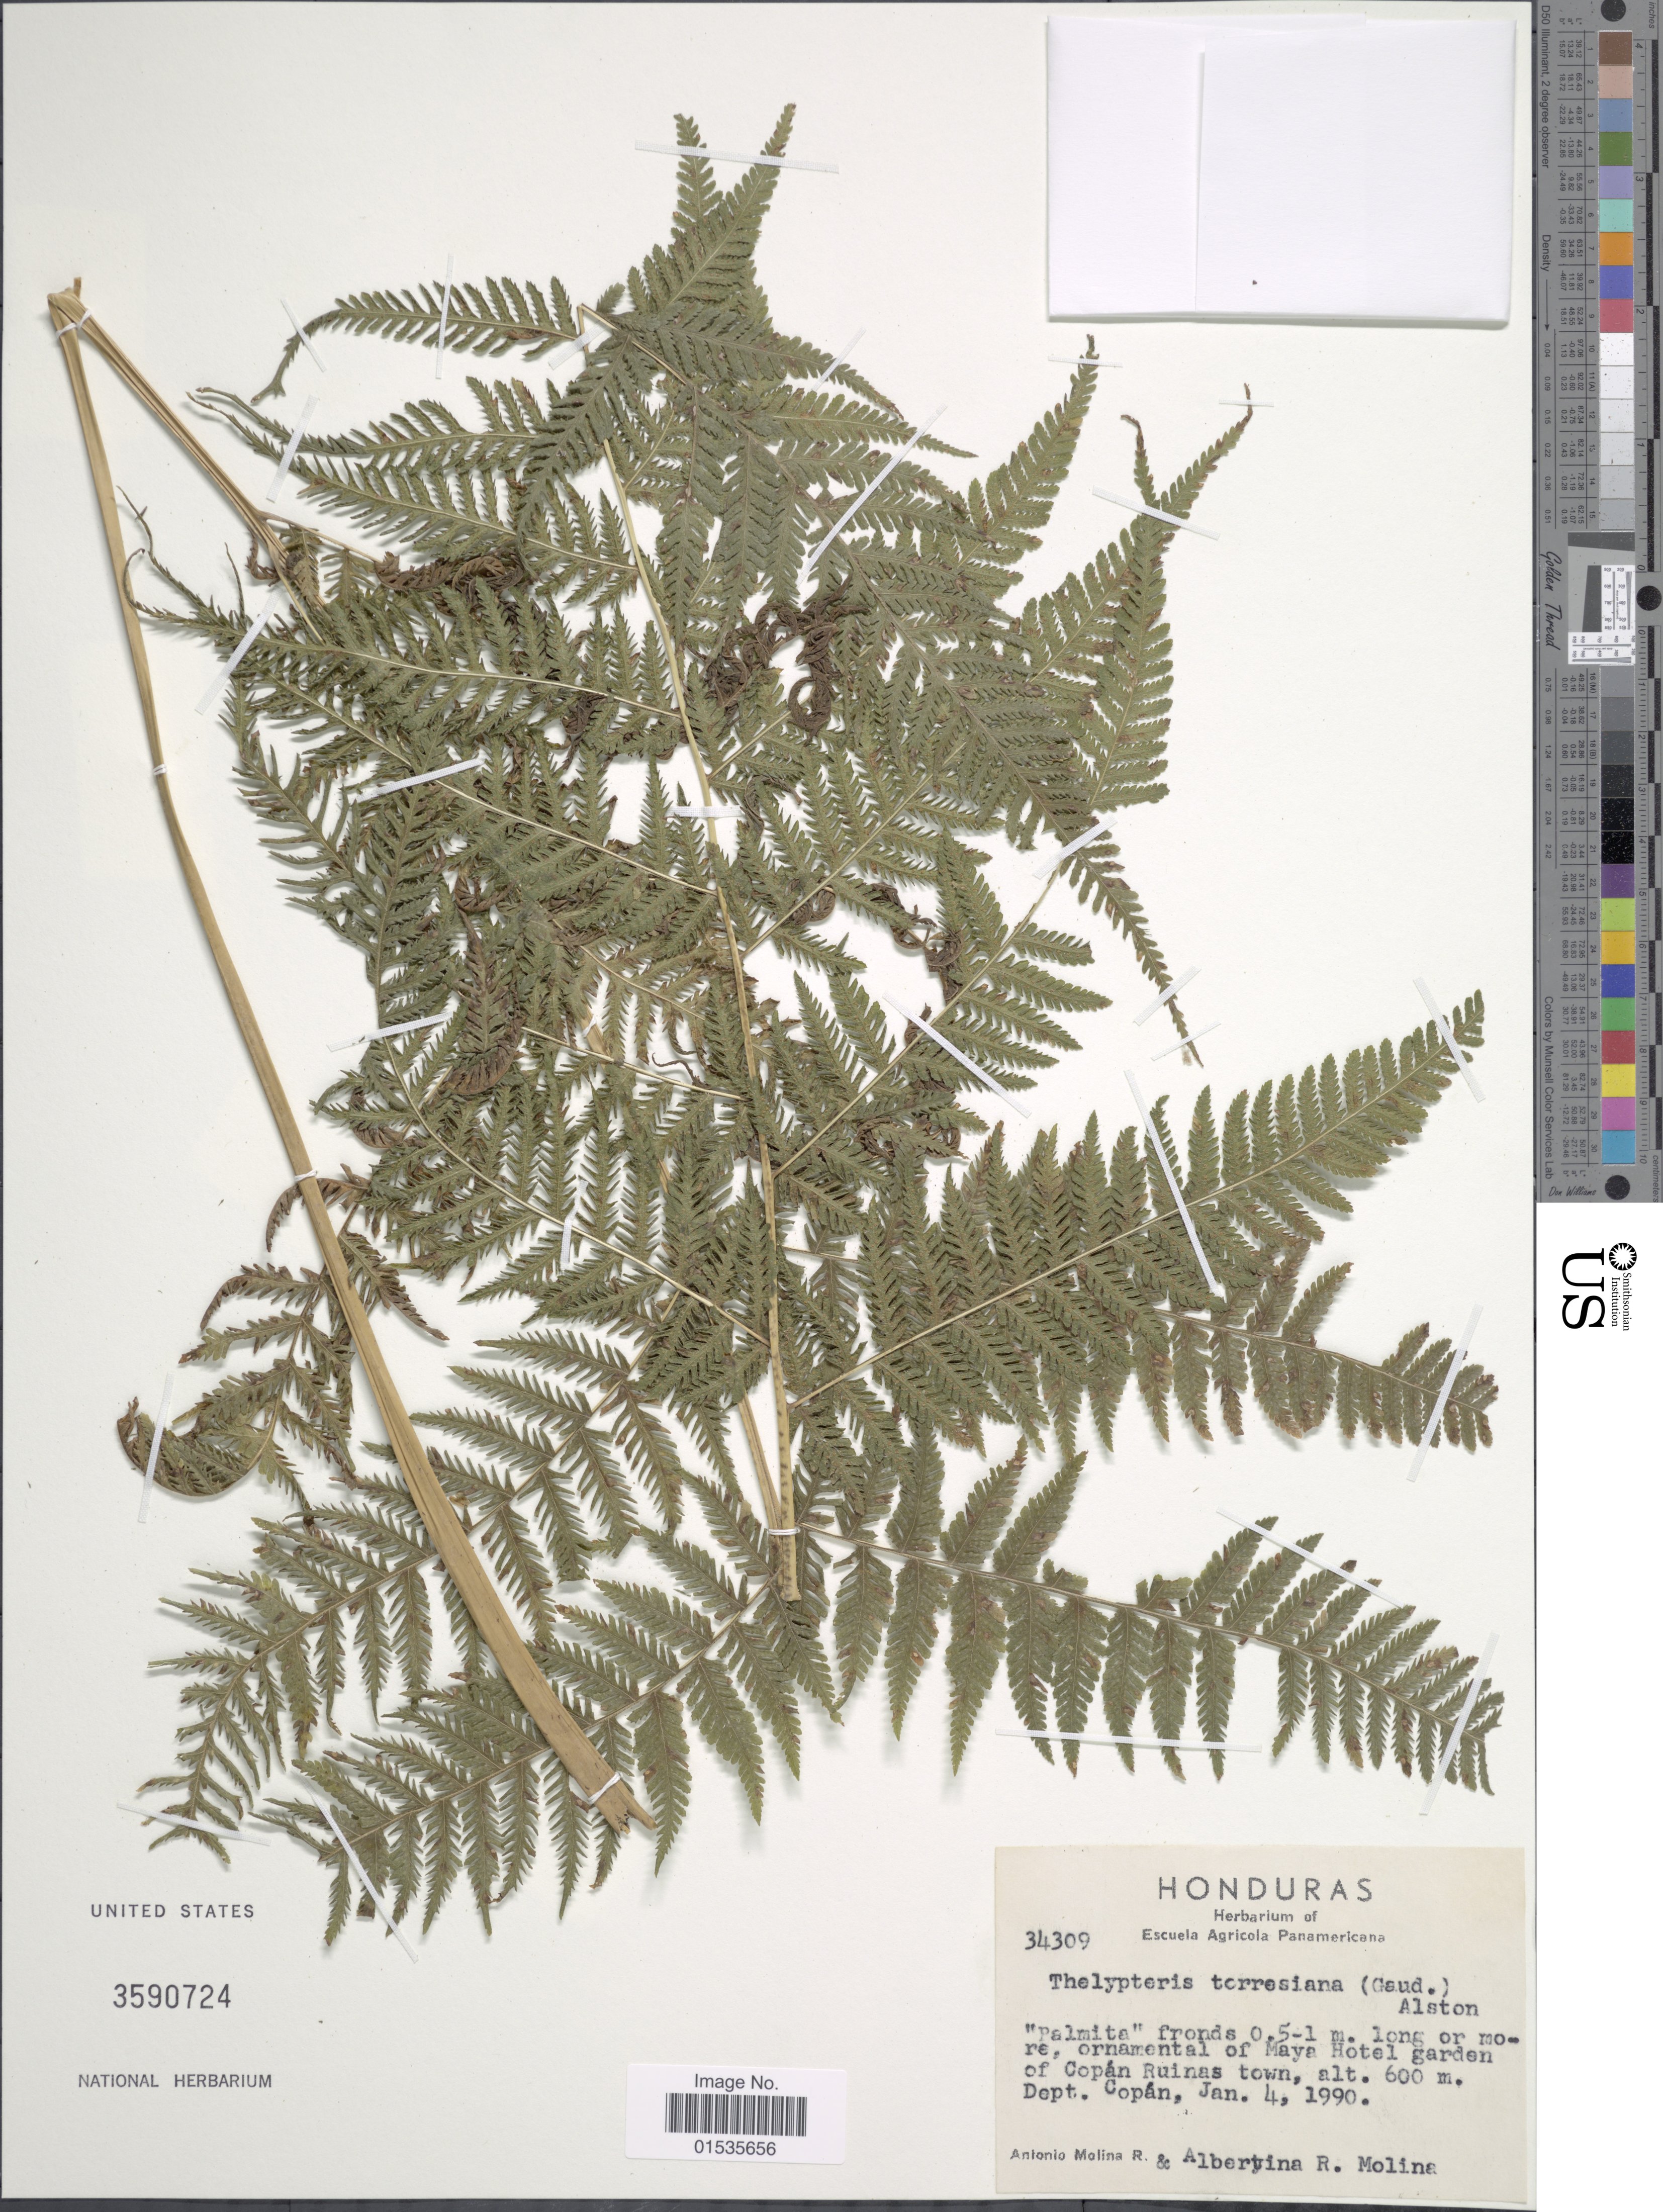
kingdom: Plantae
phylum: Tracheophyta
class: Polypodiopsida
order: Polypodiales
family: Thelypteridaceae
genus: Macrothelypteris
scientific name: Macrothelypteris torresiana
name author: (Gaudich.) Ching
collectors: A. Molina R. & A. R. Molina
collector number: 34309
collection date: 1990-01-04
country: Honduras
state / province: Copán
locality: Honduras, Ornamental of Maya Hotel Garden of Copan Ruinas town, Dept. Copan.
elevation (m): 600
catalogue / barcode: US 3590724